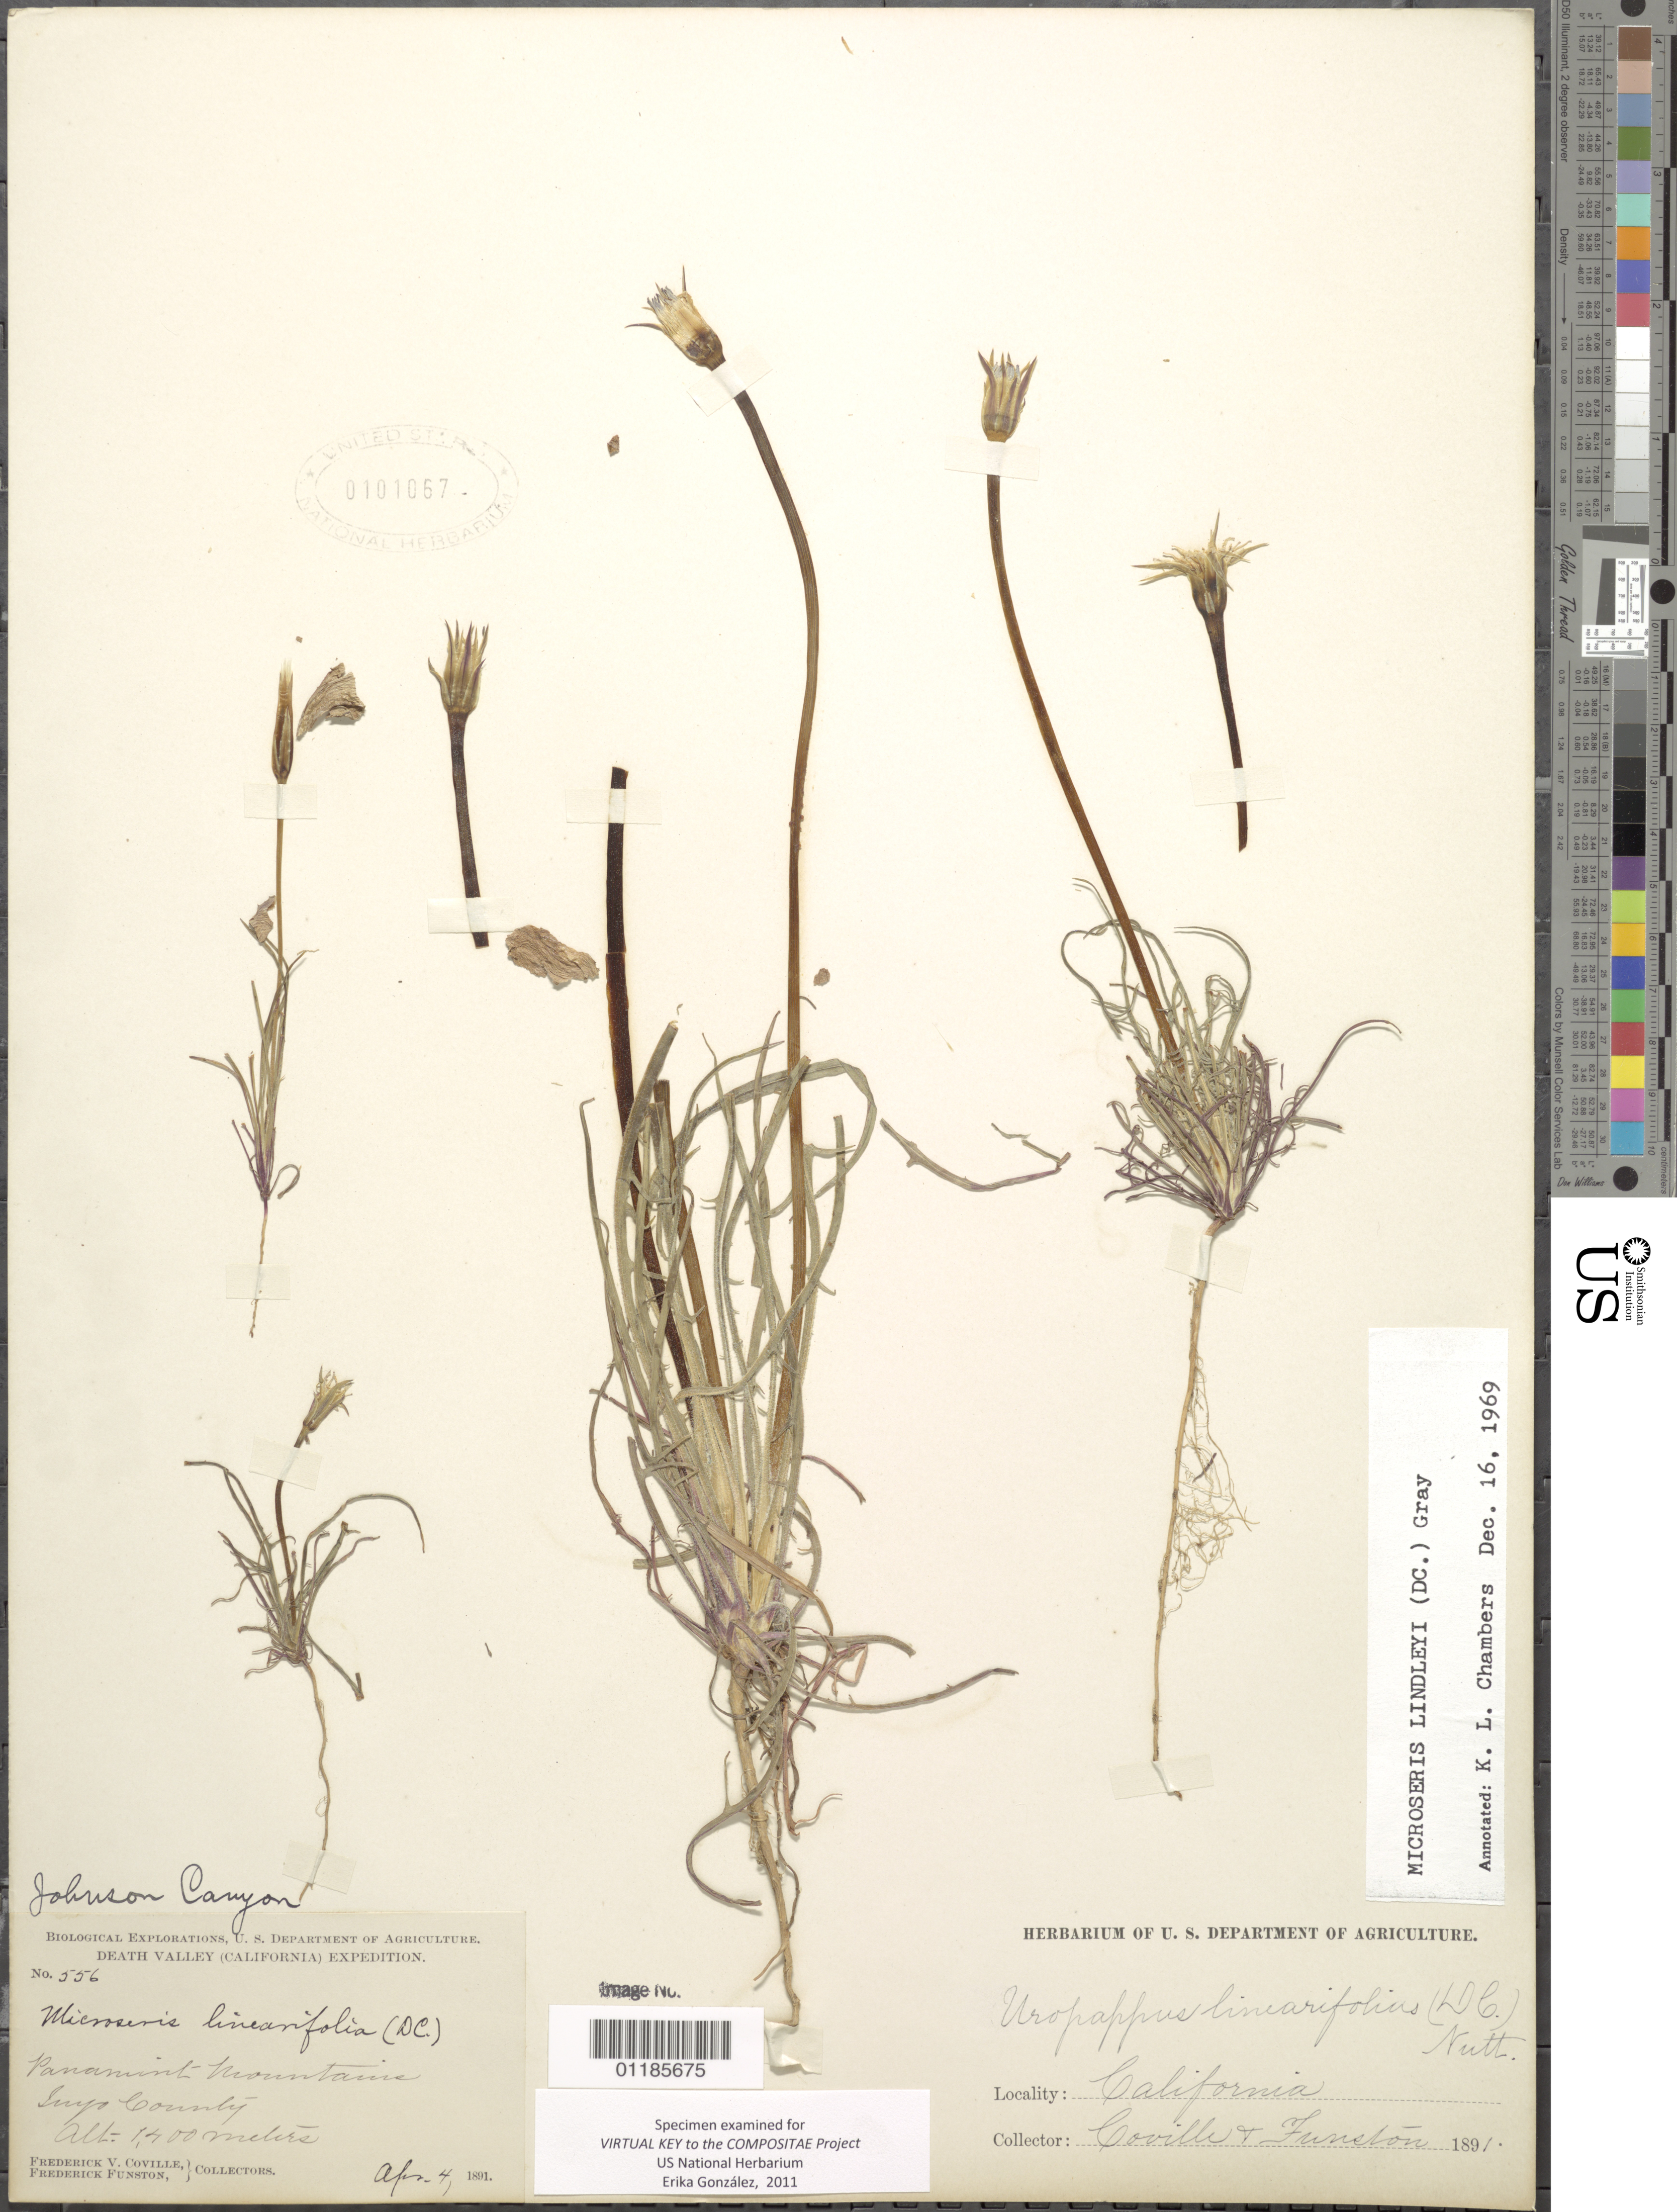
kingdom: Plantae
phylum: Tracheophyta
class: Magnoliopsida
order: Asterales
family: Asteraceae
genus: Uropappus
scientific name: Uropappus lindleyi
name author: (DC.) Nutt.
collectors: F. V. Coville & F. Funston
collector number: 556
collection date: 1891-04-04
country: United States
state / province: California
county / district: Inyo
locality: Panamint Mountains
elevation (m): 1400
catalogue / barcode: US 101067